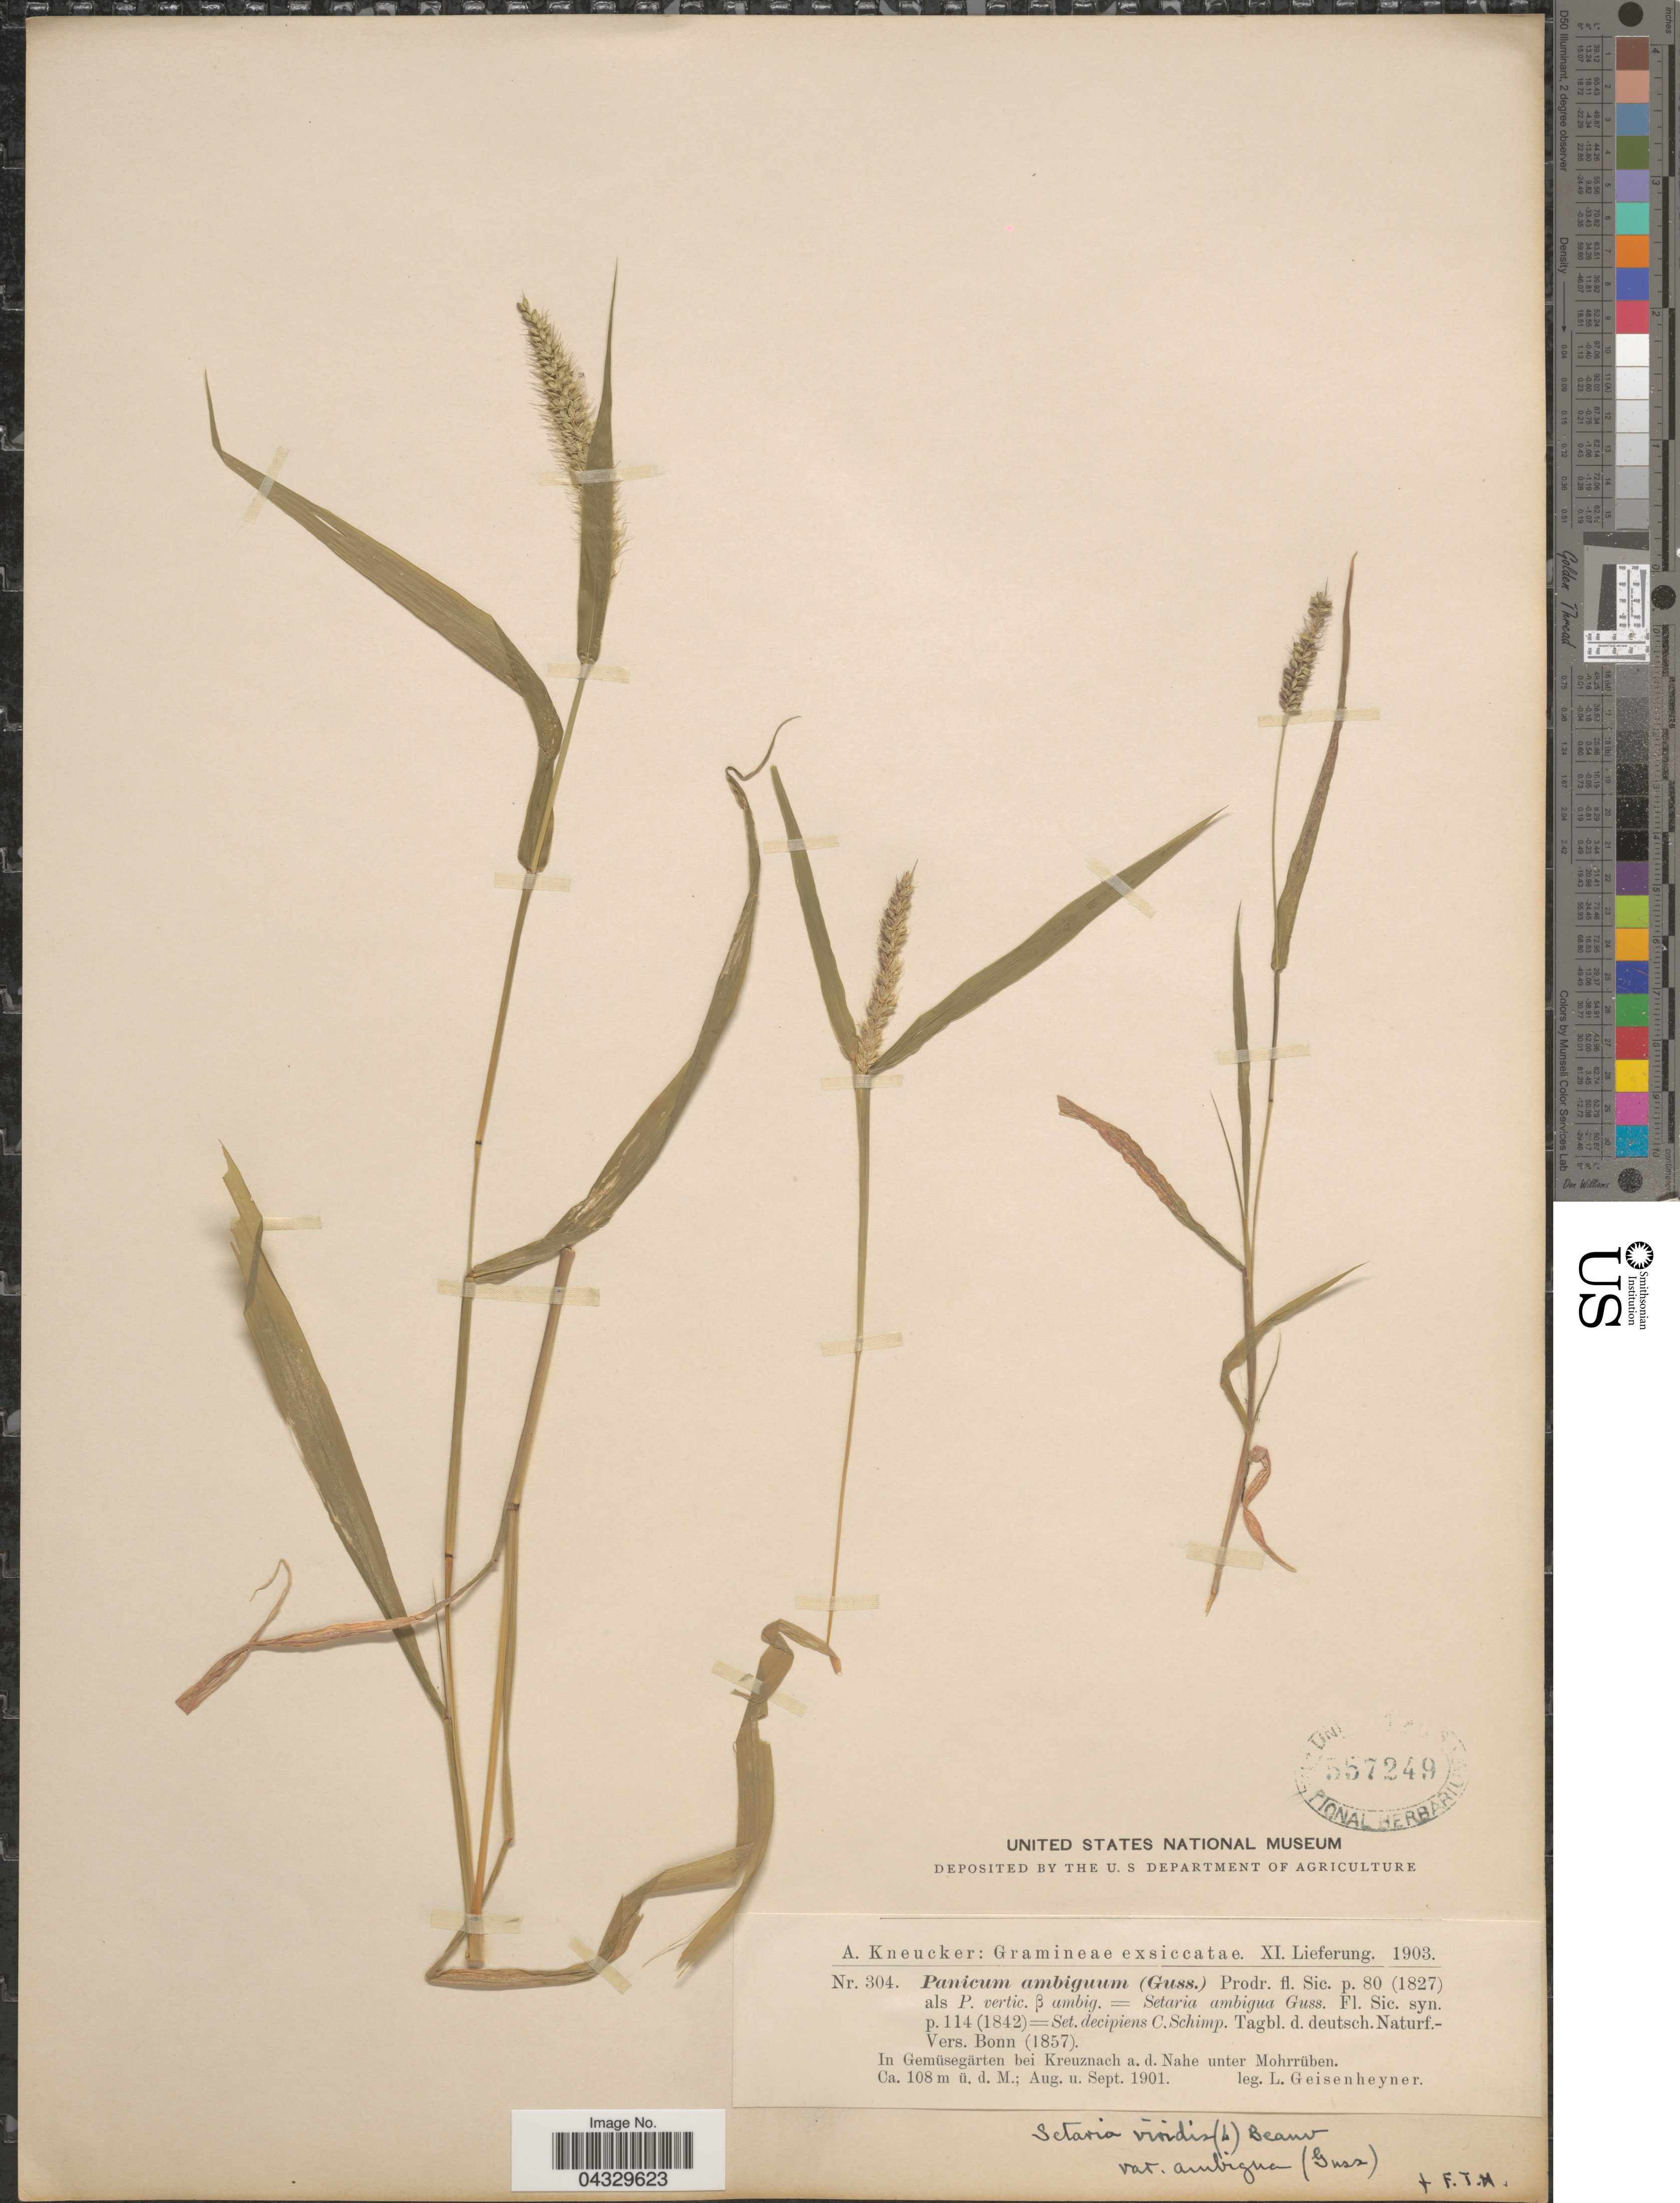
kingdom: Plantae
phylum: Tracheophyta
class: Liliopsida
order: Poales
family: Poaceae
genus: Setaria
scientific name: Setaria viridis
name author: (L.) P. Beauv.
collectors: L. Geisenheyner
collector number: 304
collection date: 1901-08/1901-09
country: Germany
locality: In Gemüsegärten bei Kreuznach a. d. Nahe unter Mohrrüben.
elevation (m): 108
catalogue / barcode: US 557249